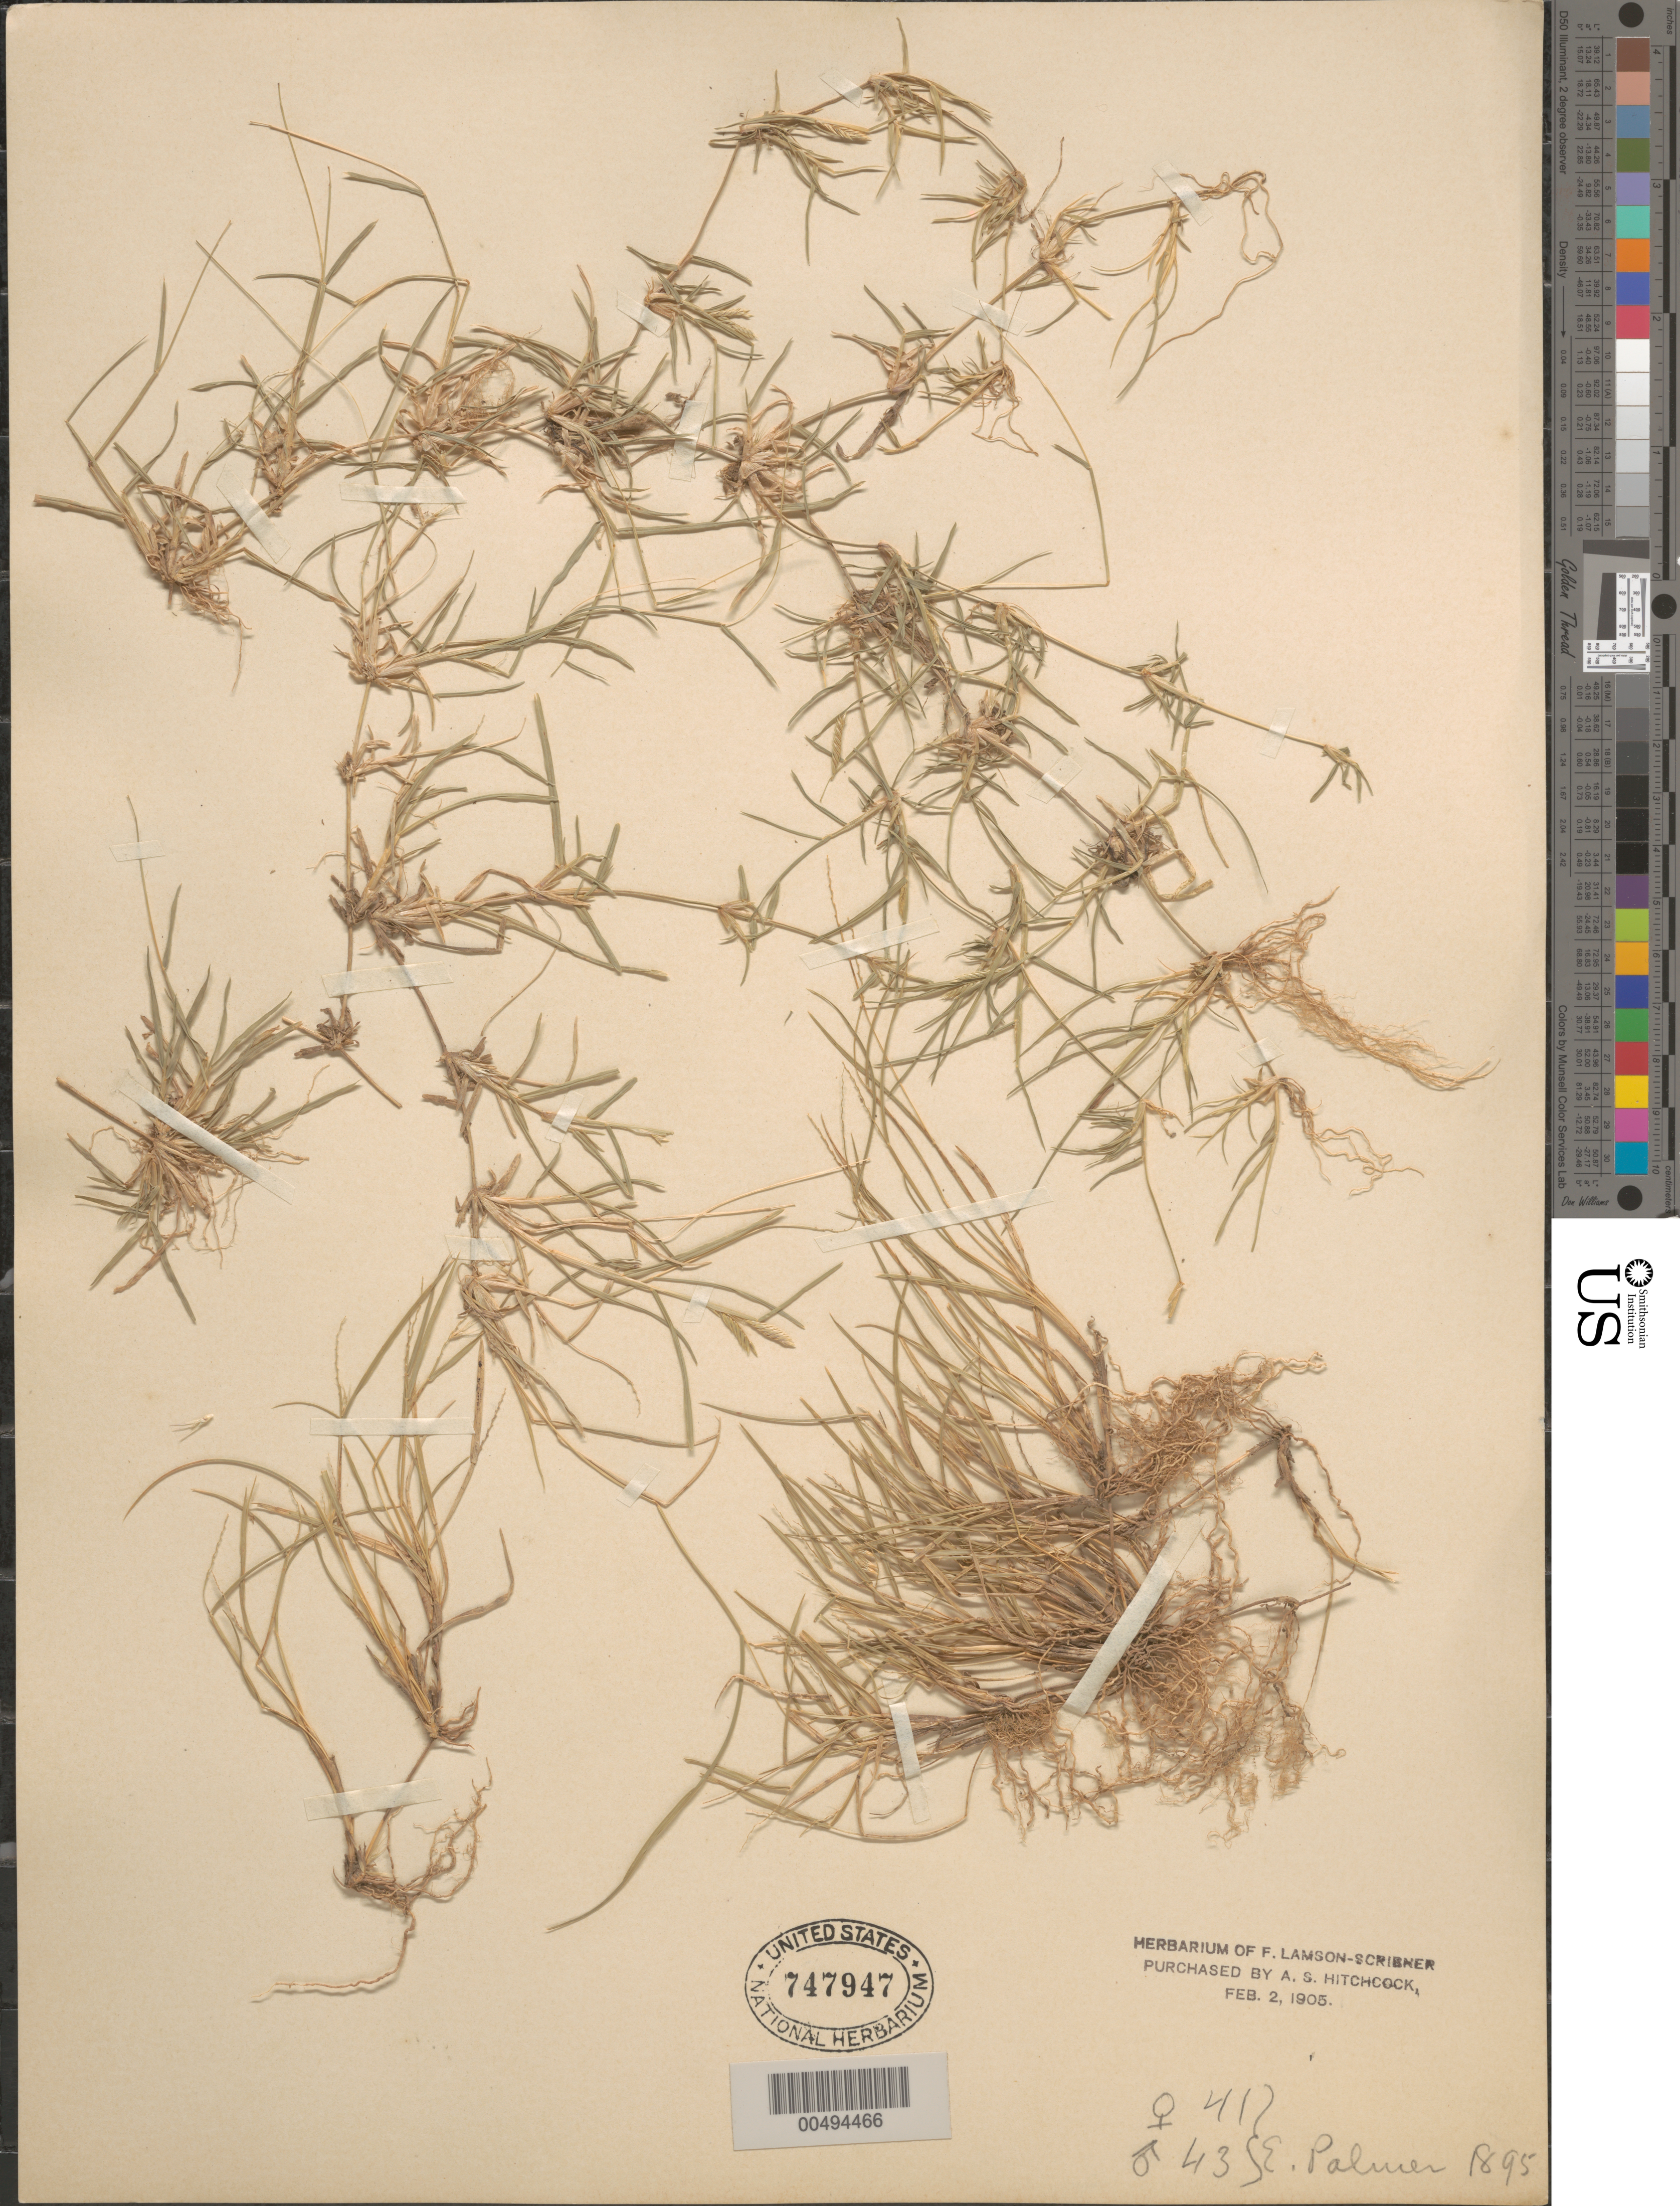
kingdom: Plantae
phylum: Tracheophyta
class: Liliopsida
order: Poales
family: Poaceae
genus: Opizia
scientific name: Opizia stolonifera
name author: J. Presl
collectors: E. Palmer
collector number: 41/43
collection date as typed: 1895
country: Mexico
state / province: Durango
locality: San Ramon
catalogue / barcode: US 747947